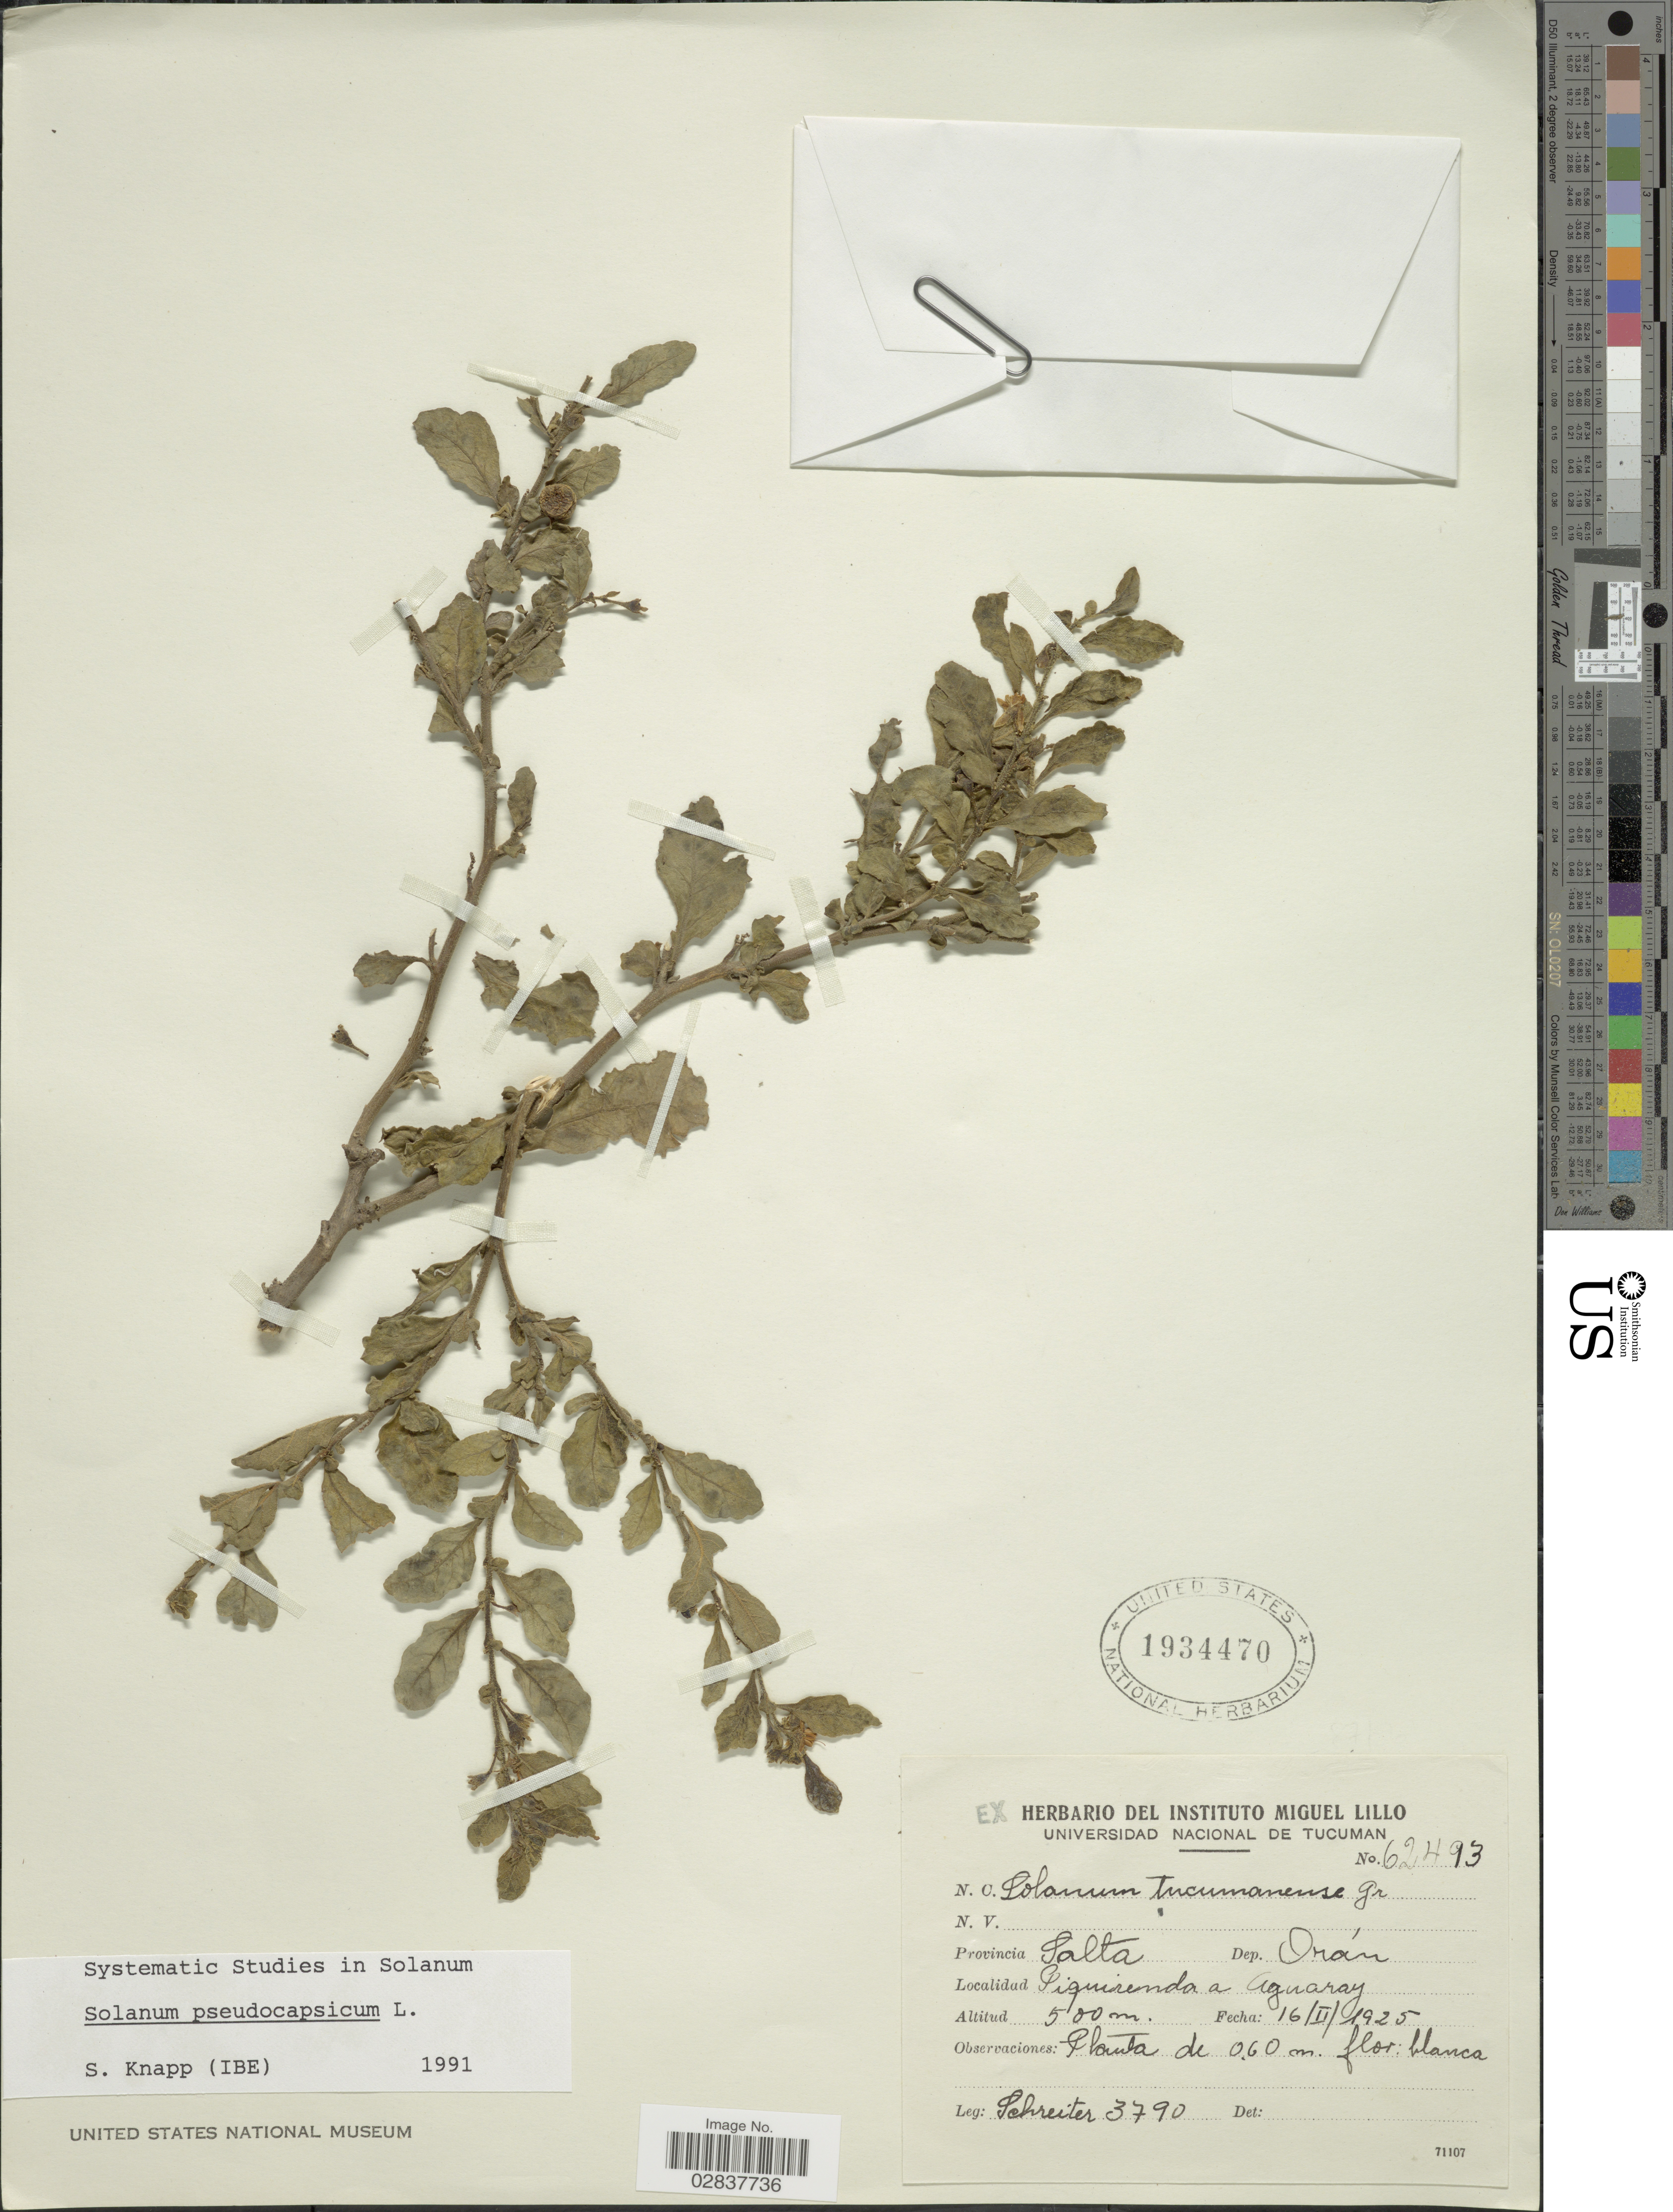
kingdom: Plantae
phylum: Tracheophyta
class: Magnoliopsida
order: Solanales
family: Solanaceae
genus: Solanum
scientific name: Solanum pseudocapsicum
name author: L.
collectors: -. Schreiter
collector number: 3790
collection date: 1925-02-16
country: Argentina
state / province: Salta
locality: Dep. Orán. Piquirenda a Aguaray.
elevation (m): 500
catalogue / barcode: US 1934470